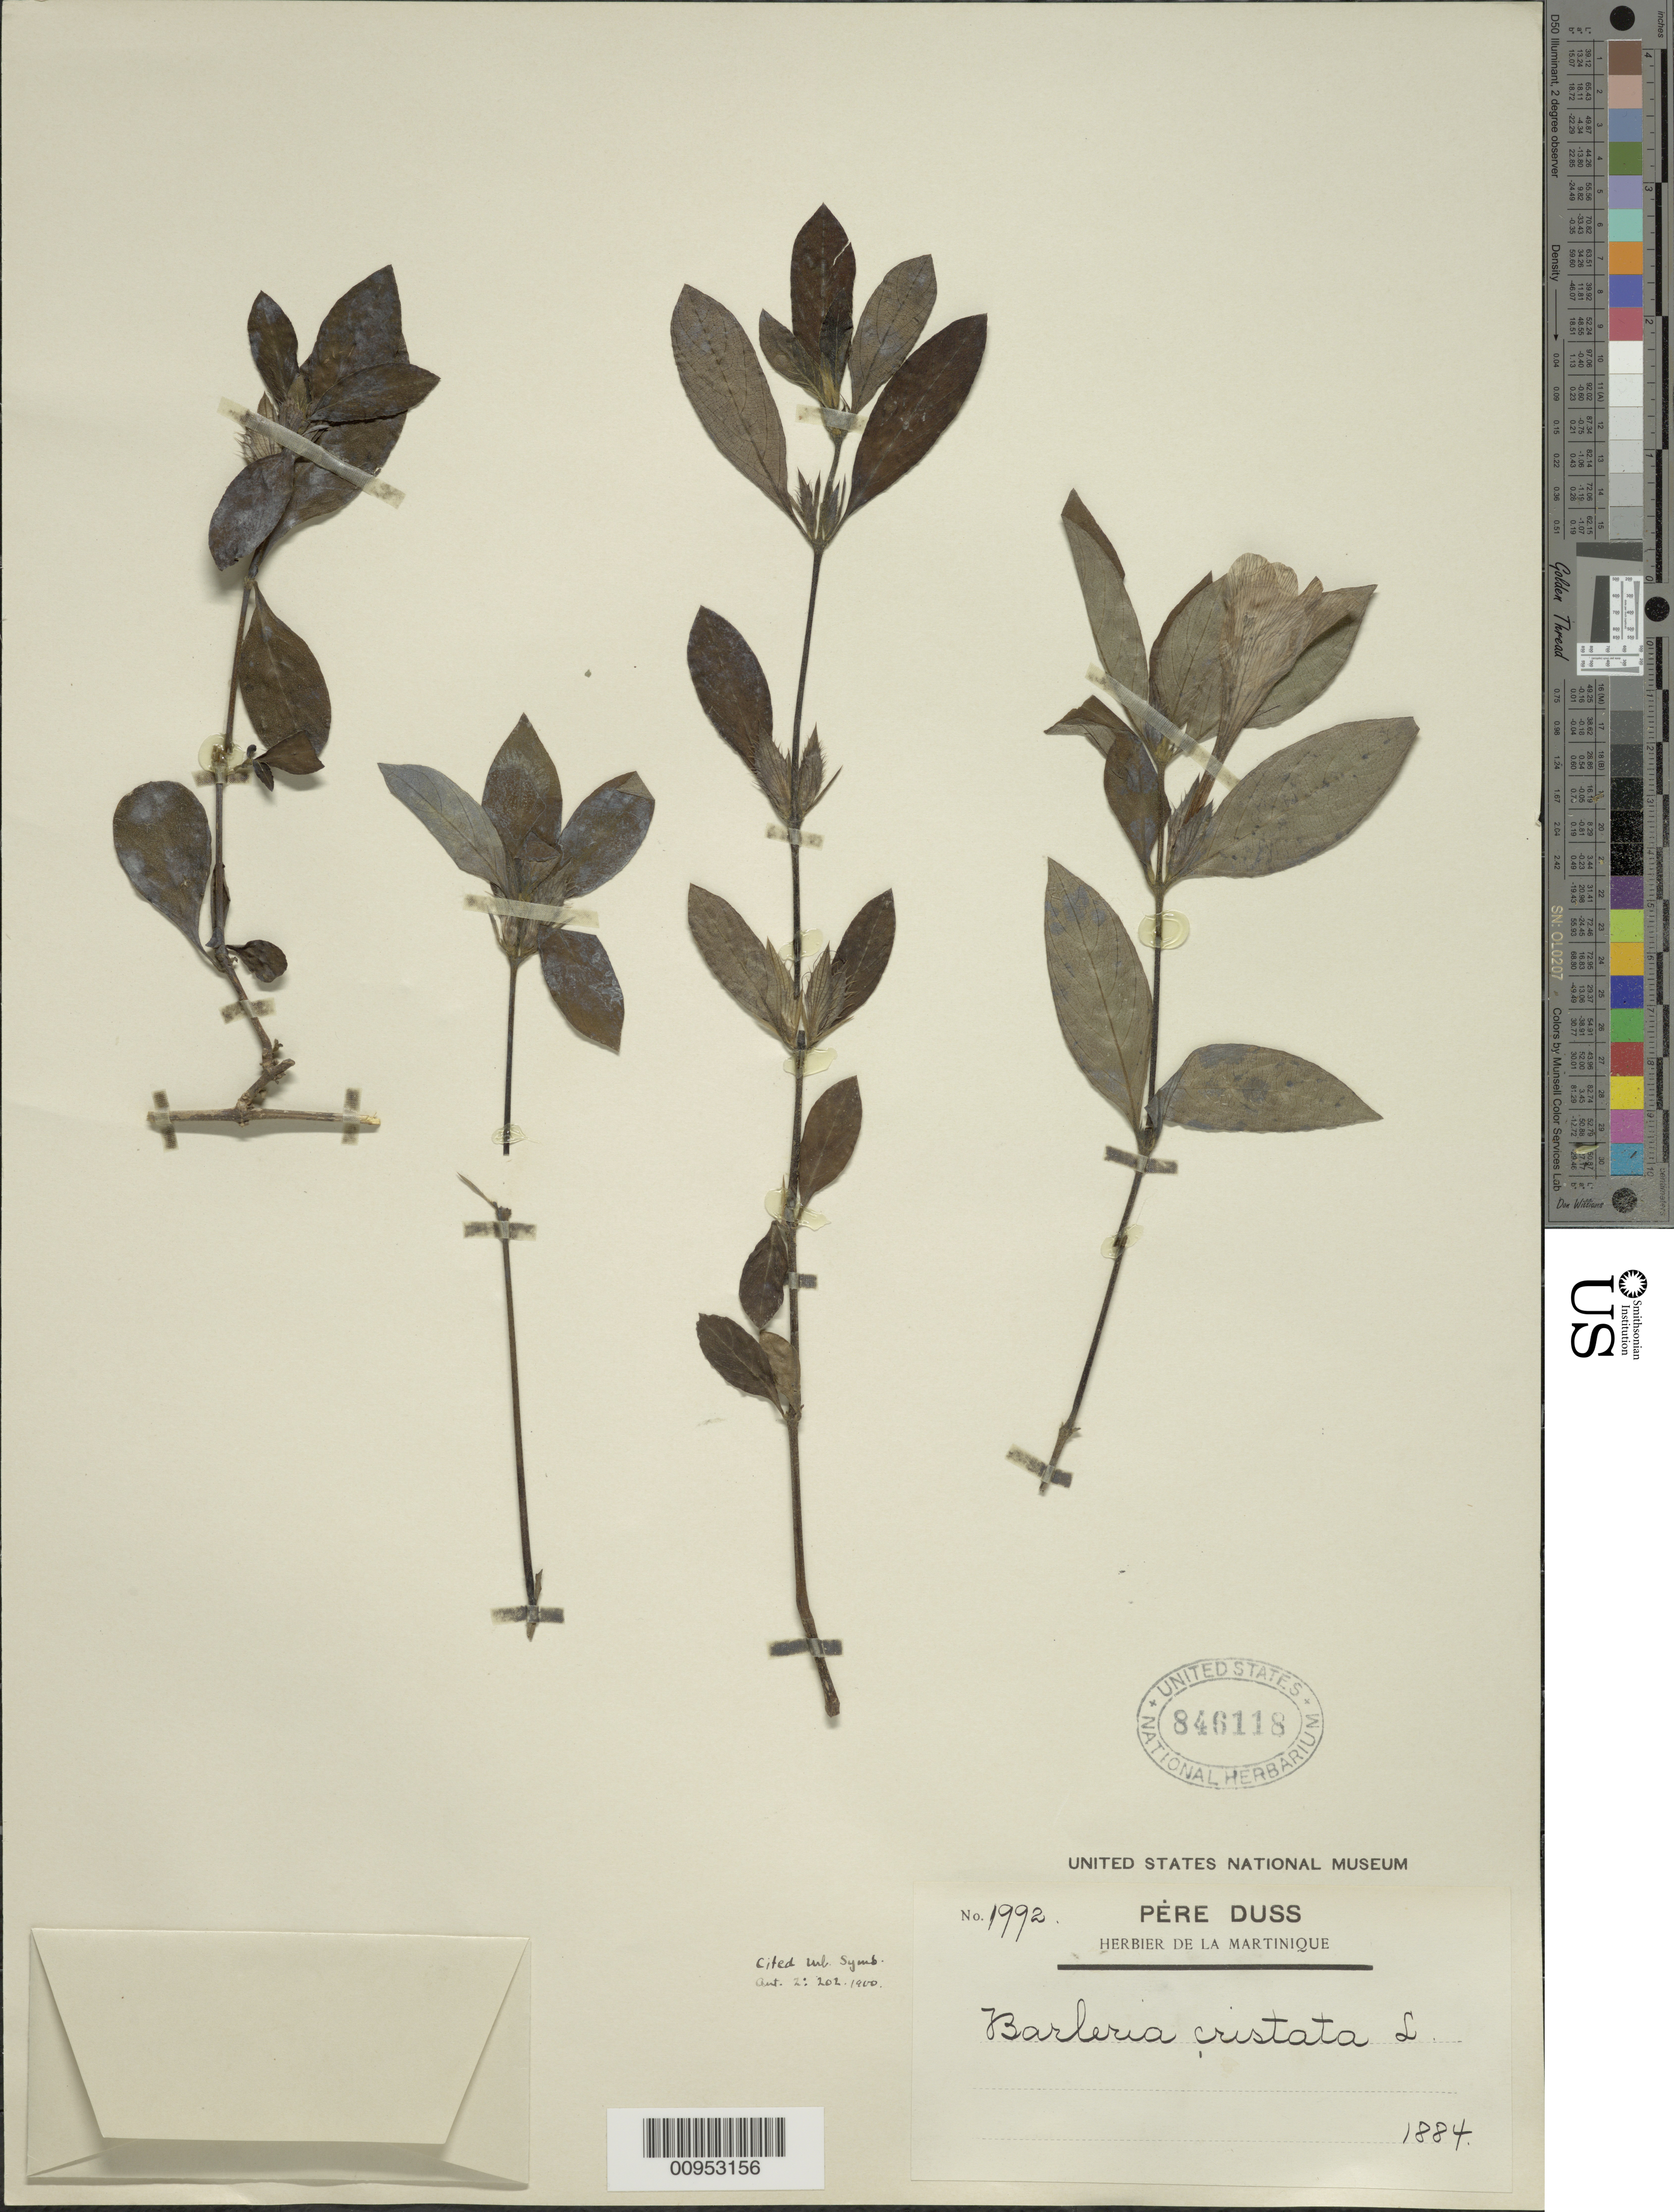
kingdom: Plantae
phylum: Tracheophyta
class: Magnoliopsida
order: Lamiales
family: Acanthaceae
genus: Barleria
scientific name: Barleria cristata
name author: L.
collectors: Père Duss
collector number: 1992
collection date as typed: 1884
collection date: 1884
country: Martinique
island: Martinique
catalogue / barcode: US 846118